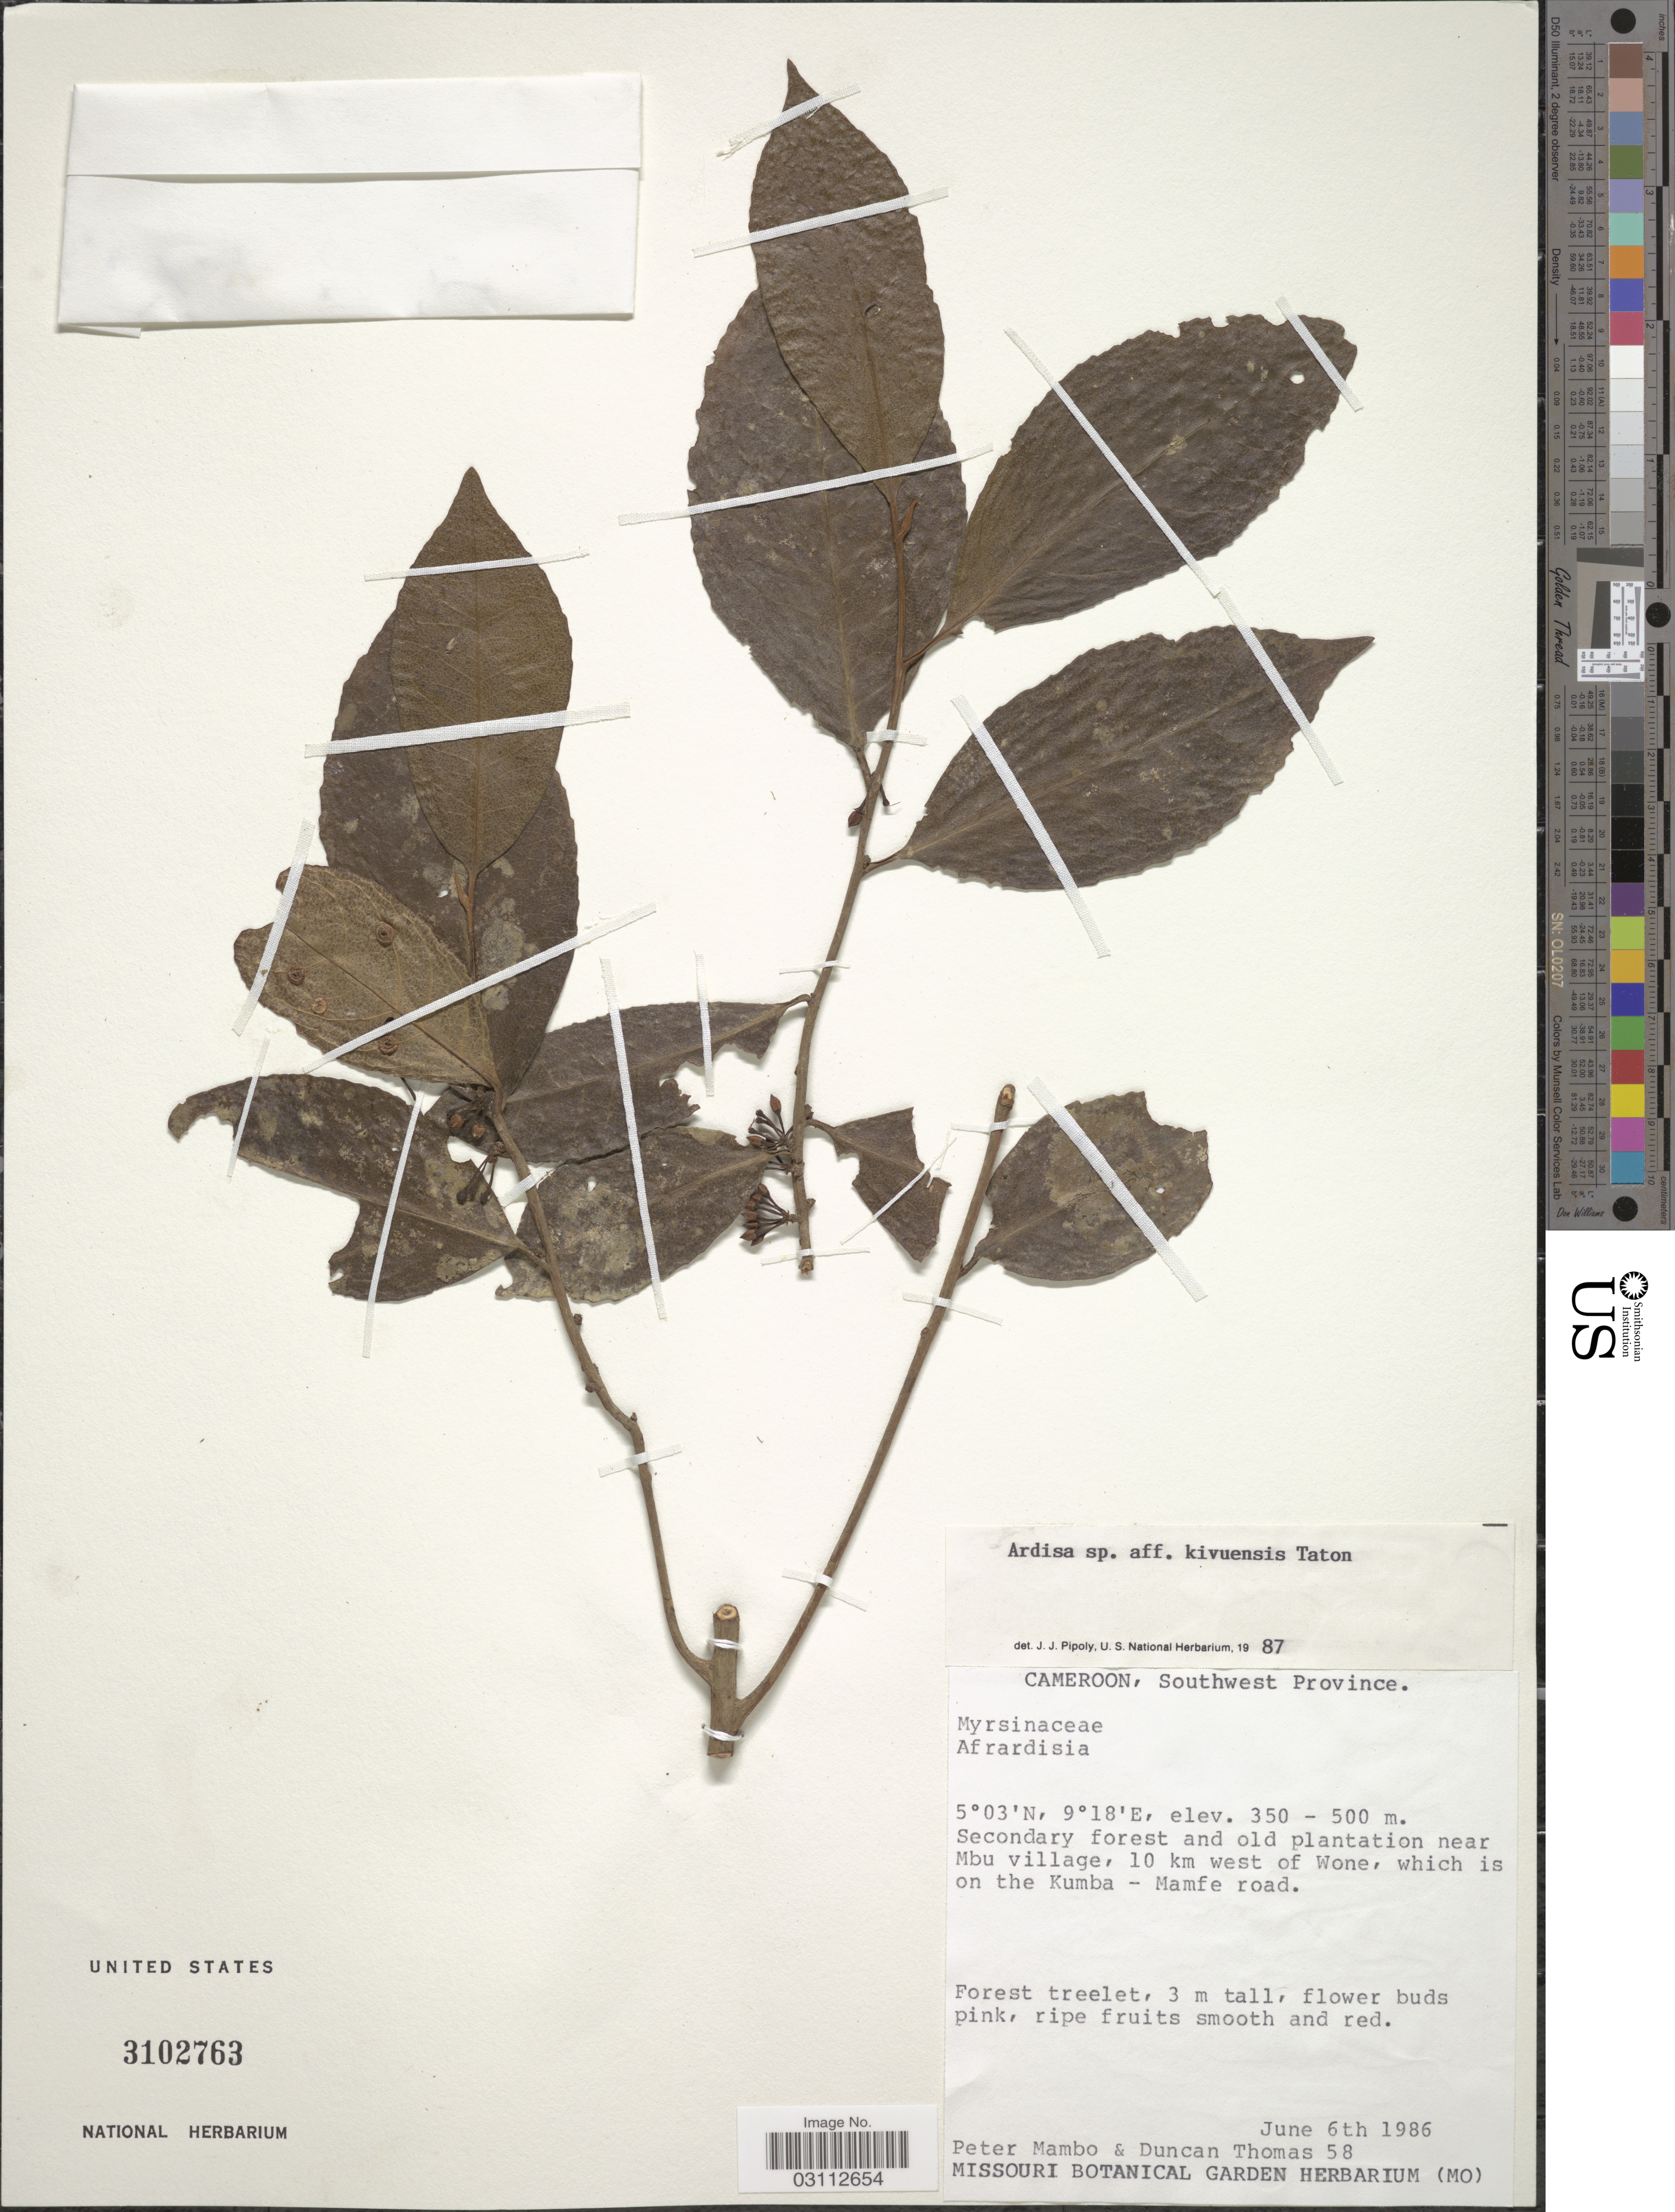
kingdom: Plantae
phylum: Tracheophyta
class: Magnoliopsida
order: Ericales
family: Primulaceae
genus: Ardisia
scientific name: Ardisia kivuensis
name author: Taton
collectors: P. Mambo & D. W. Thomas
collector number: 58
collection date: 1986-06-06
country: Cameroon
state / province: Sud-Ouest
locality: Southwest Province. Secondary forest and old plantation near Mbu village, 10 km west of Wone, which is on the Kumba-Mamfe road.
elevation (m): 350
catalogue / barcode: US 3102763